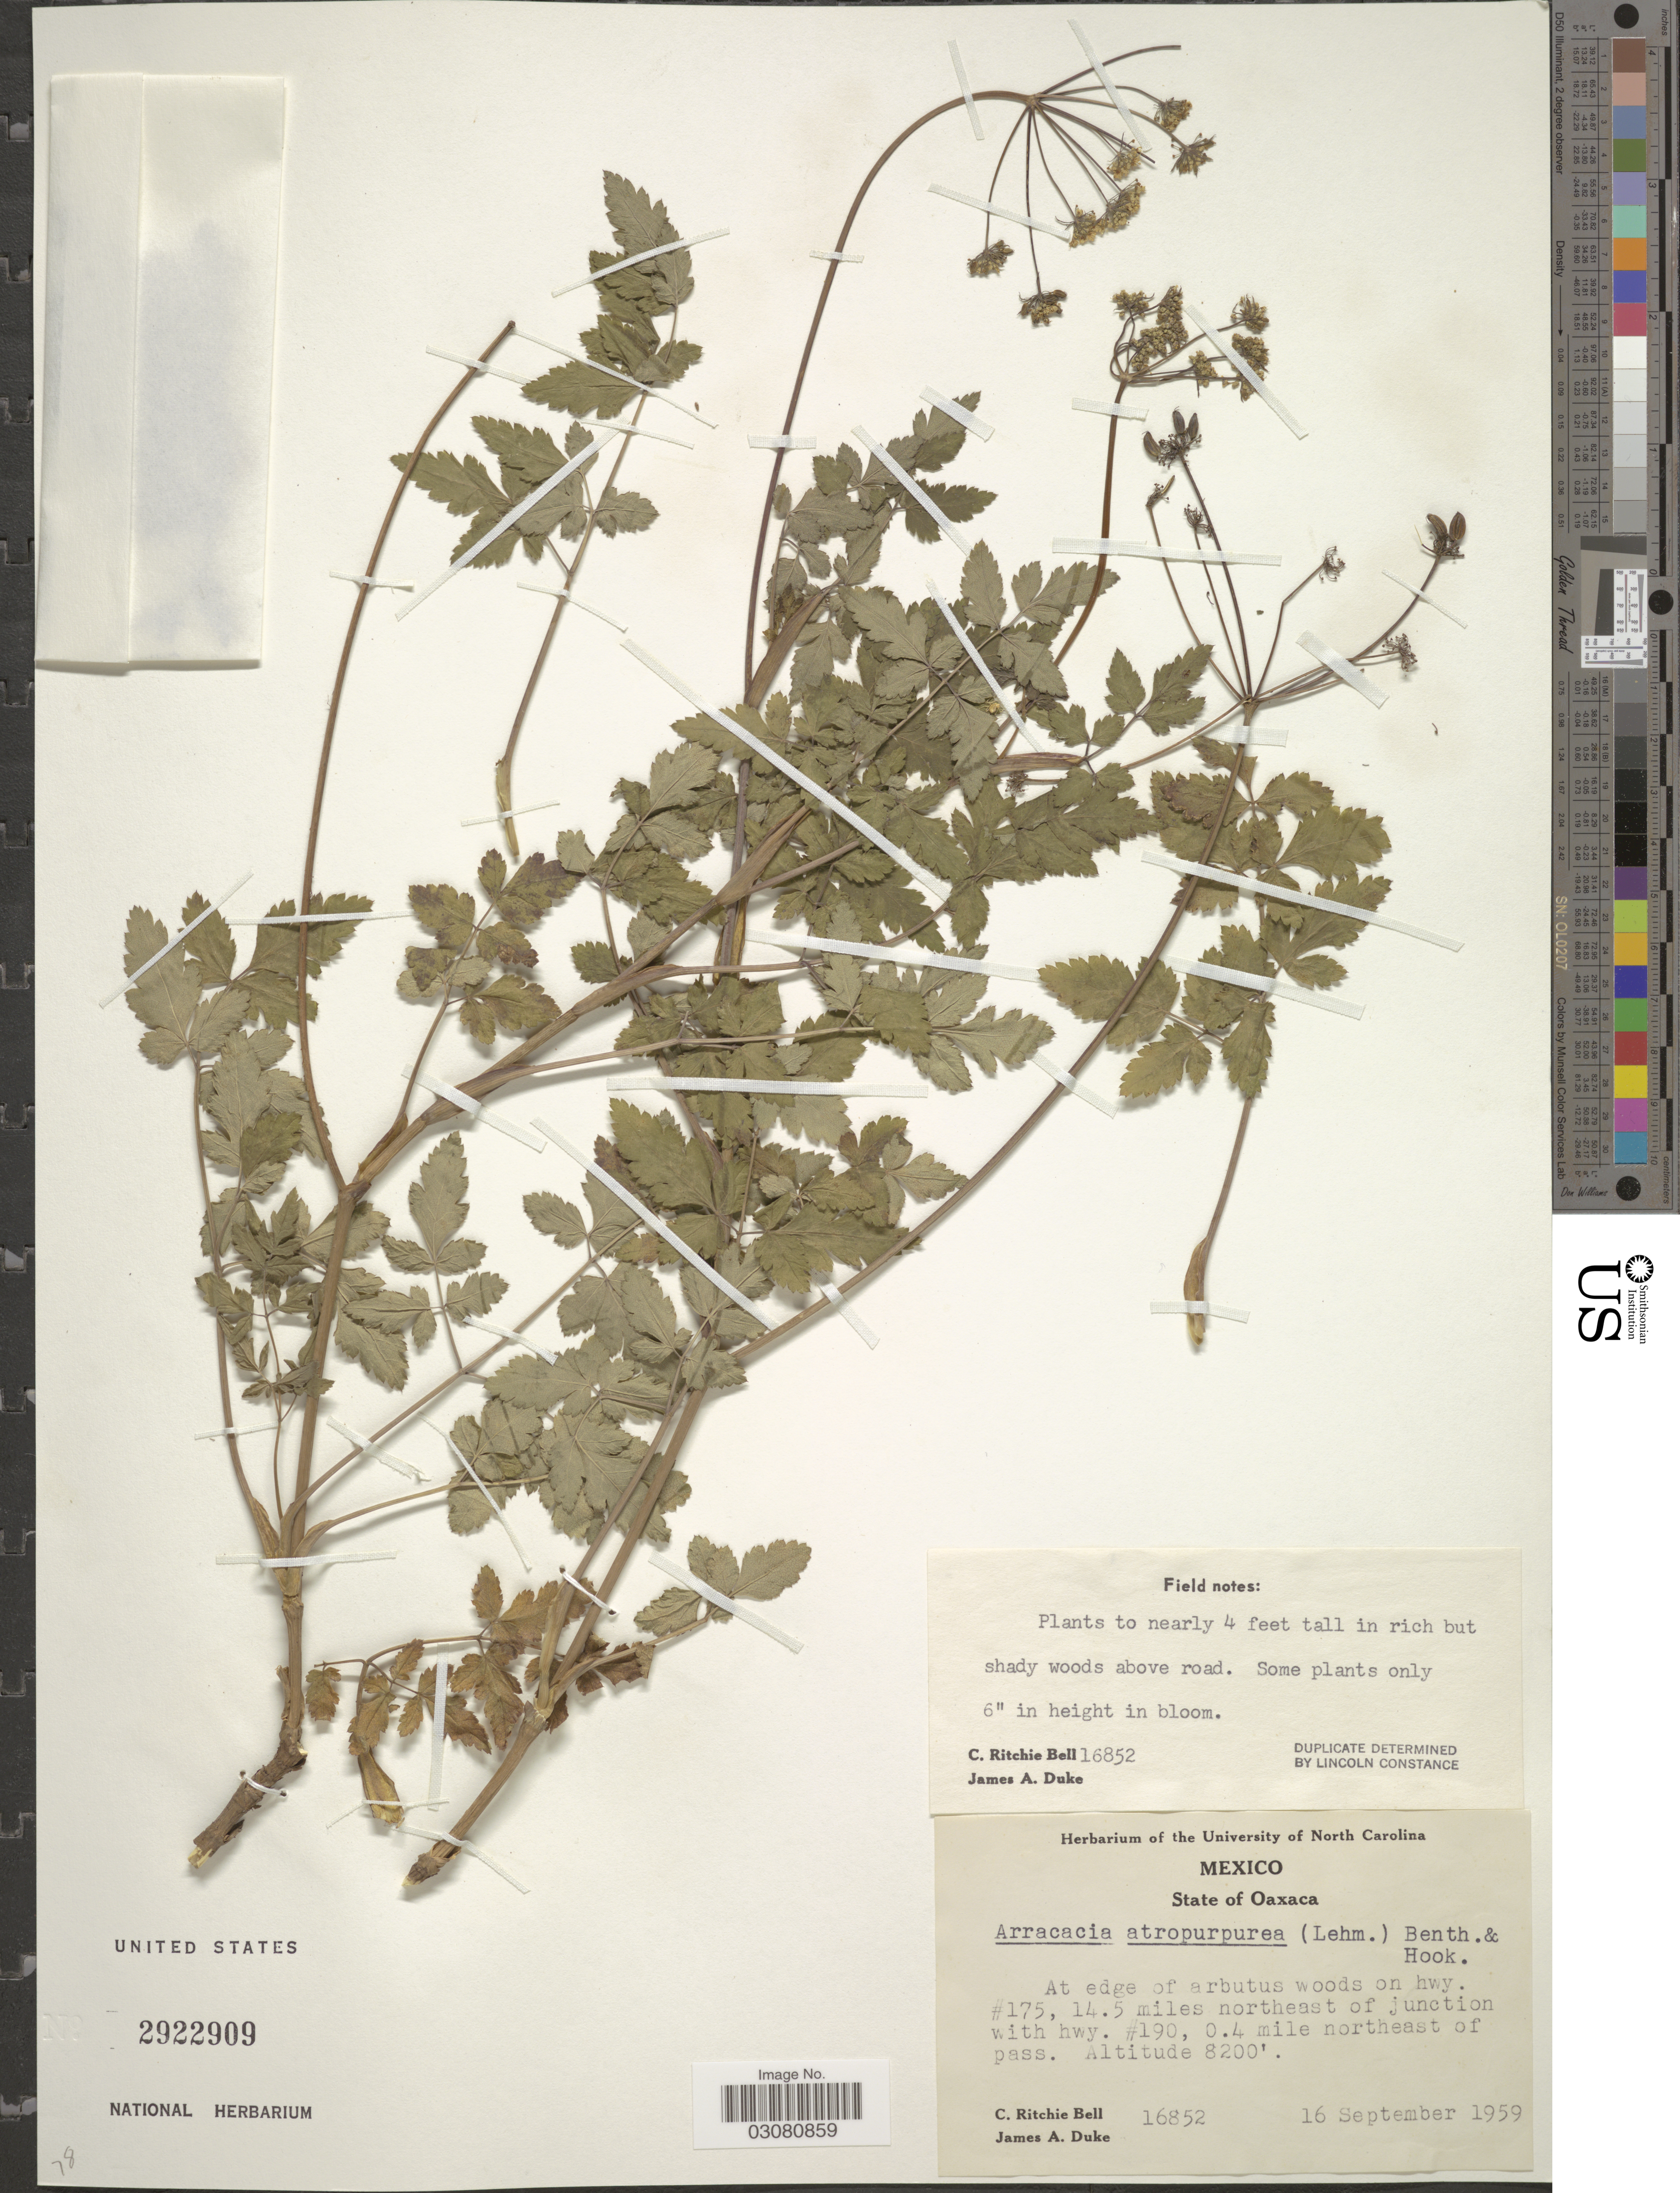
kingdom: Plantae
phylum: Tracheophyta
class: Magnoliopsida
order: Apiales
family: Apiaceae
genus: Arracacia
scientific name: Arracacia atropurpurea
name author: (Lehm.) Benth. & Hook. f. ex Hemsl.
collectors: C. R. Bell & J. A. Duke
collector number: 16852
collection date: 1959-09-16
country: Mexico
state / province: Oaxaca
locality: At edge of arbutus woods on hwy. #175, 14.5 miles northeast of junction with hwy. #190, 0.4 miles northeast of pass.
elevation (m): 2499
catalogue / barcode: US 2922909